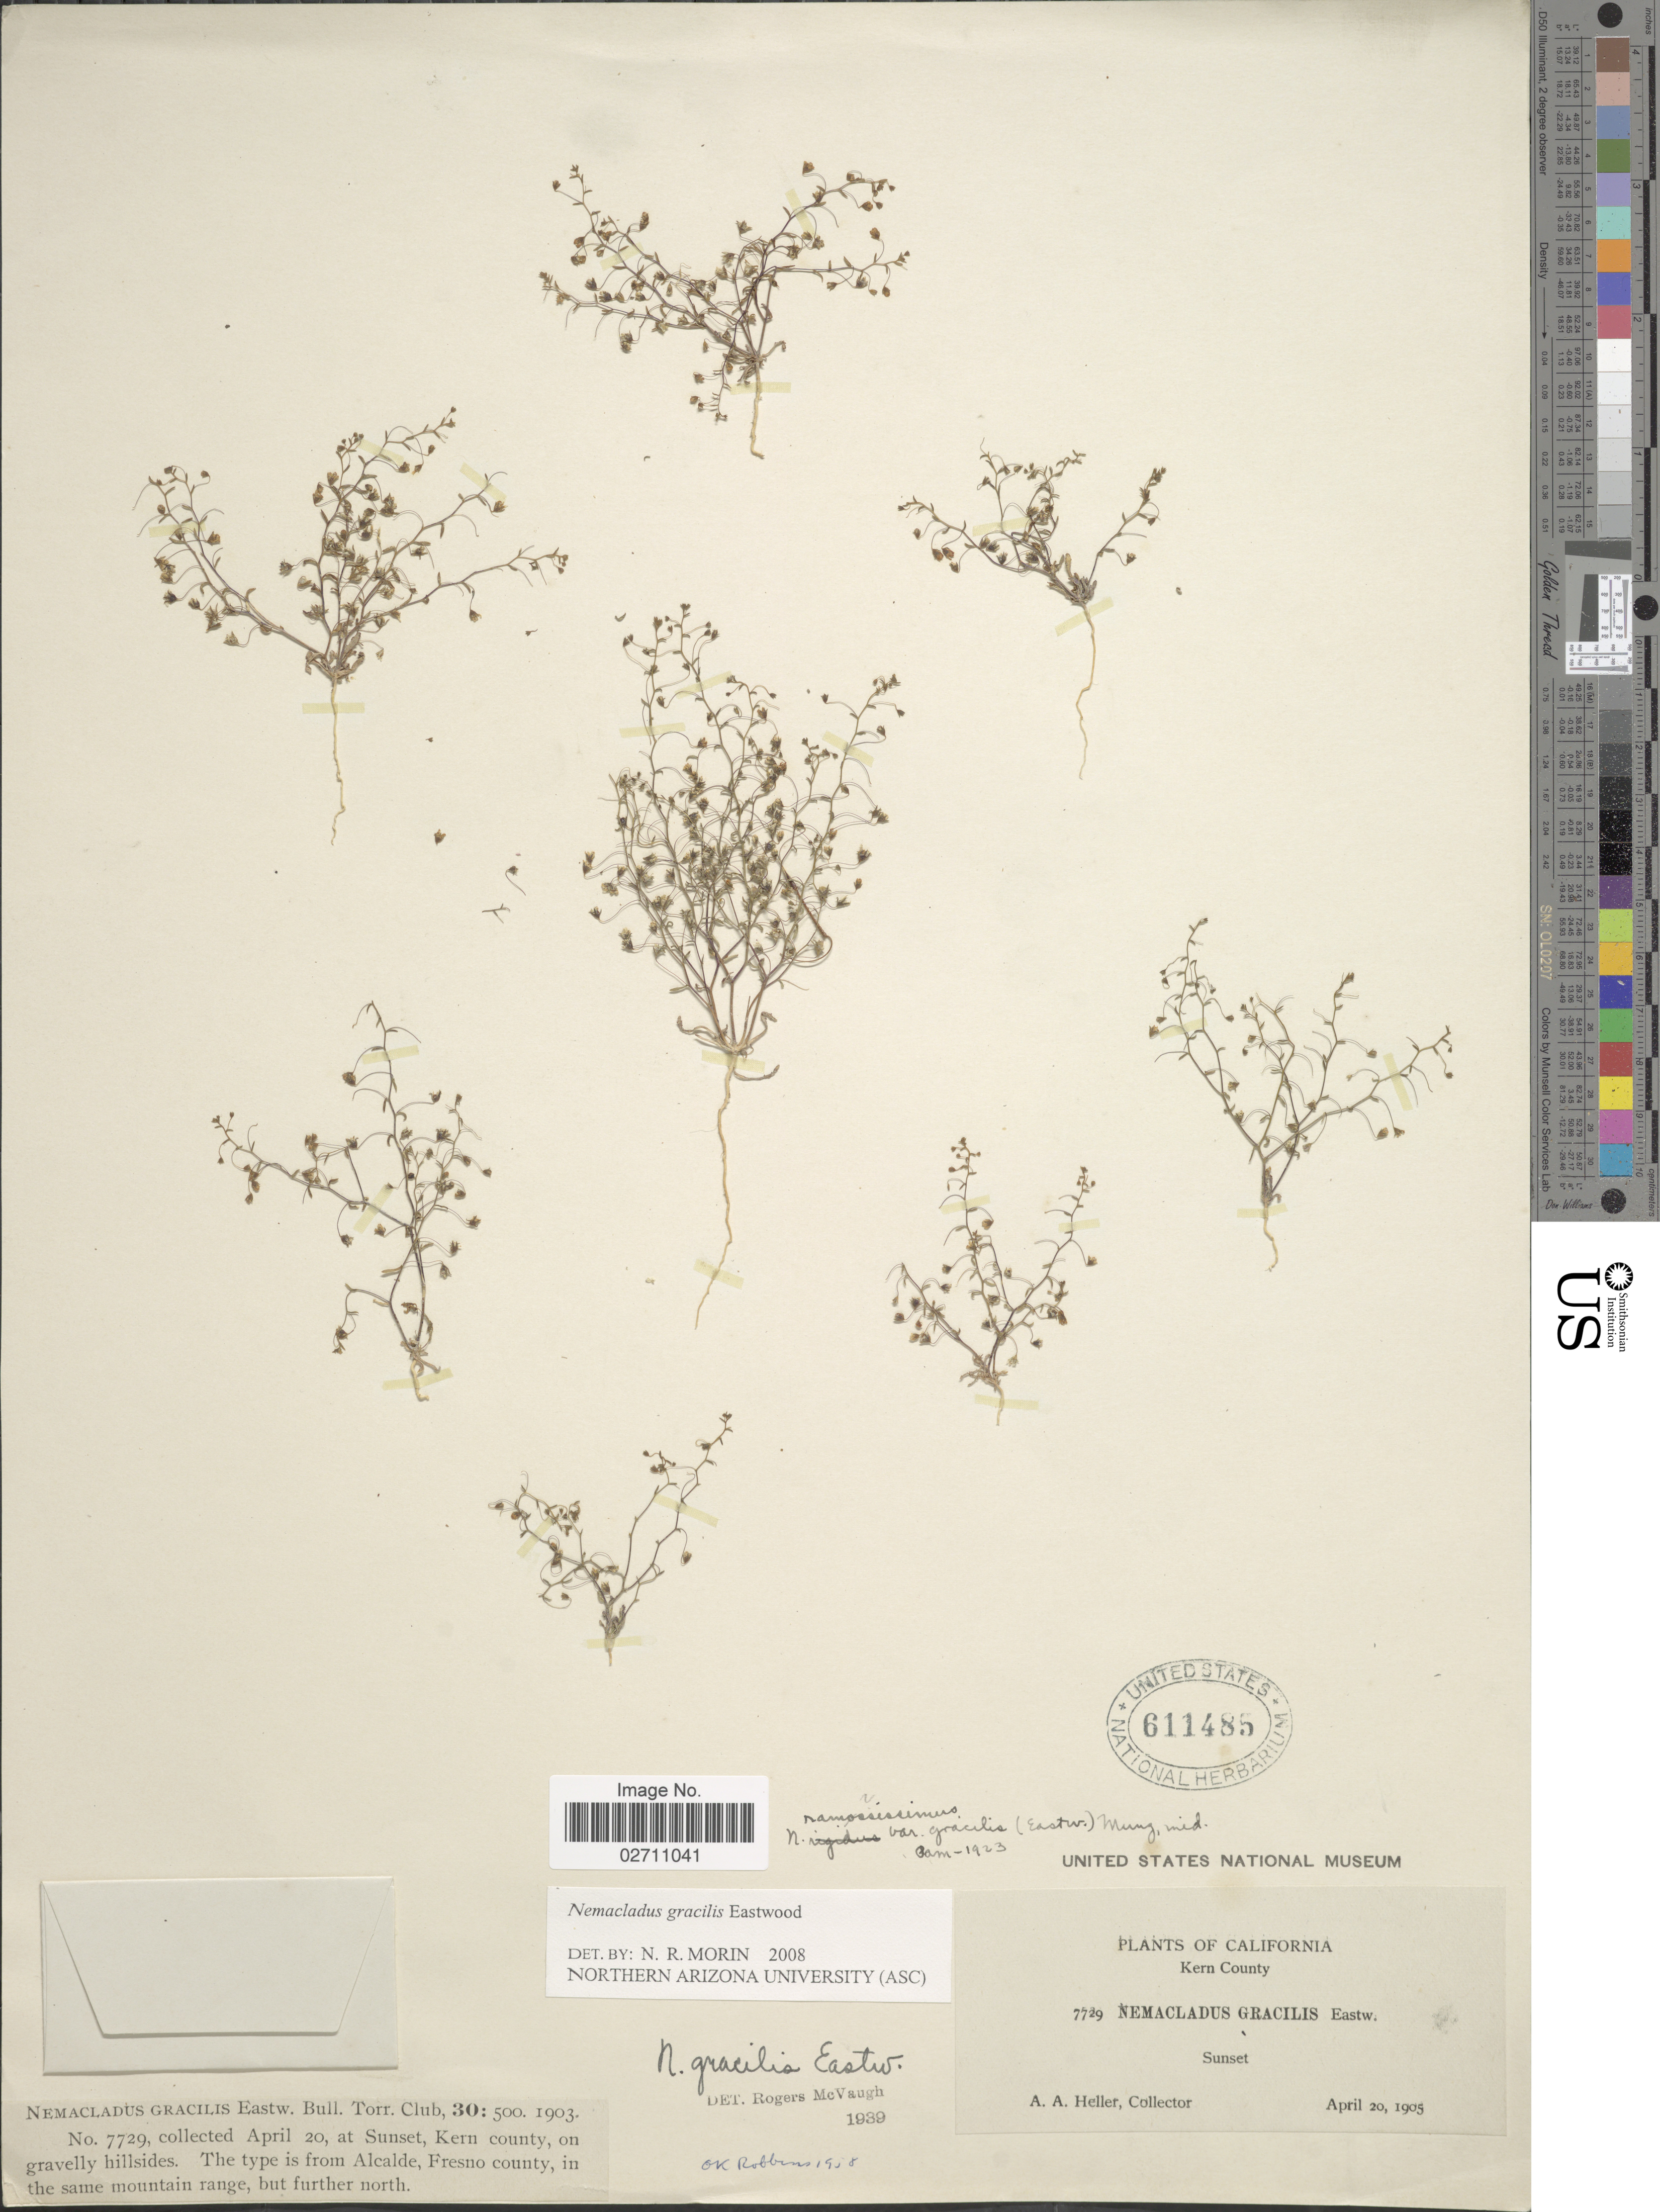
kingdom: Plantae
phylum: Tracheophyta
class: Magnoliopsida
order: Asterales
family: Campanulaceae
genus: Nemacladus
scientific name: Nemacladus gracilis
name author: Eastw.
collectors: A. A. Heller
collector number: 7729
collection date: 1905-04-20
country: United States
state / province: California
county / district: Kern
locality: Kern County, Sunset, on gravelly hillsides.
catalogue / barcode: US 611485